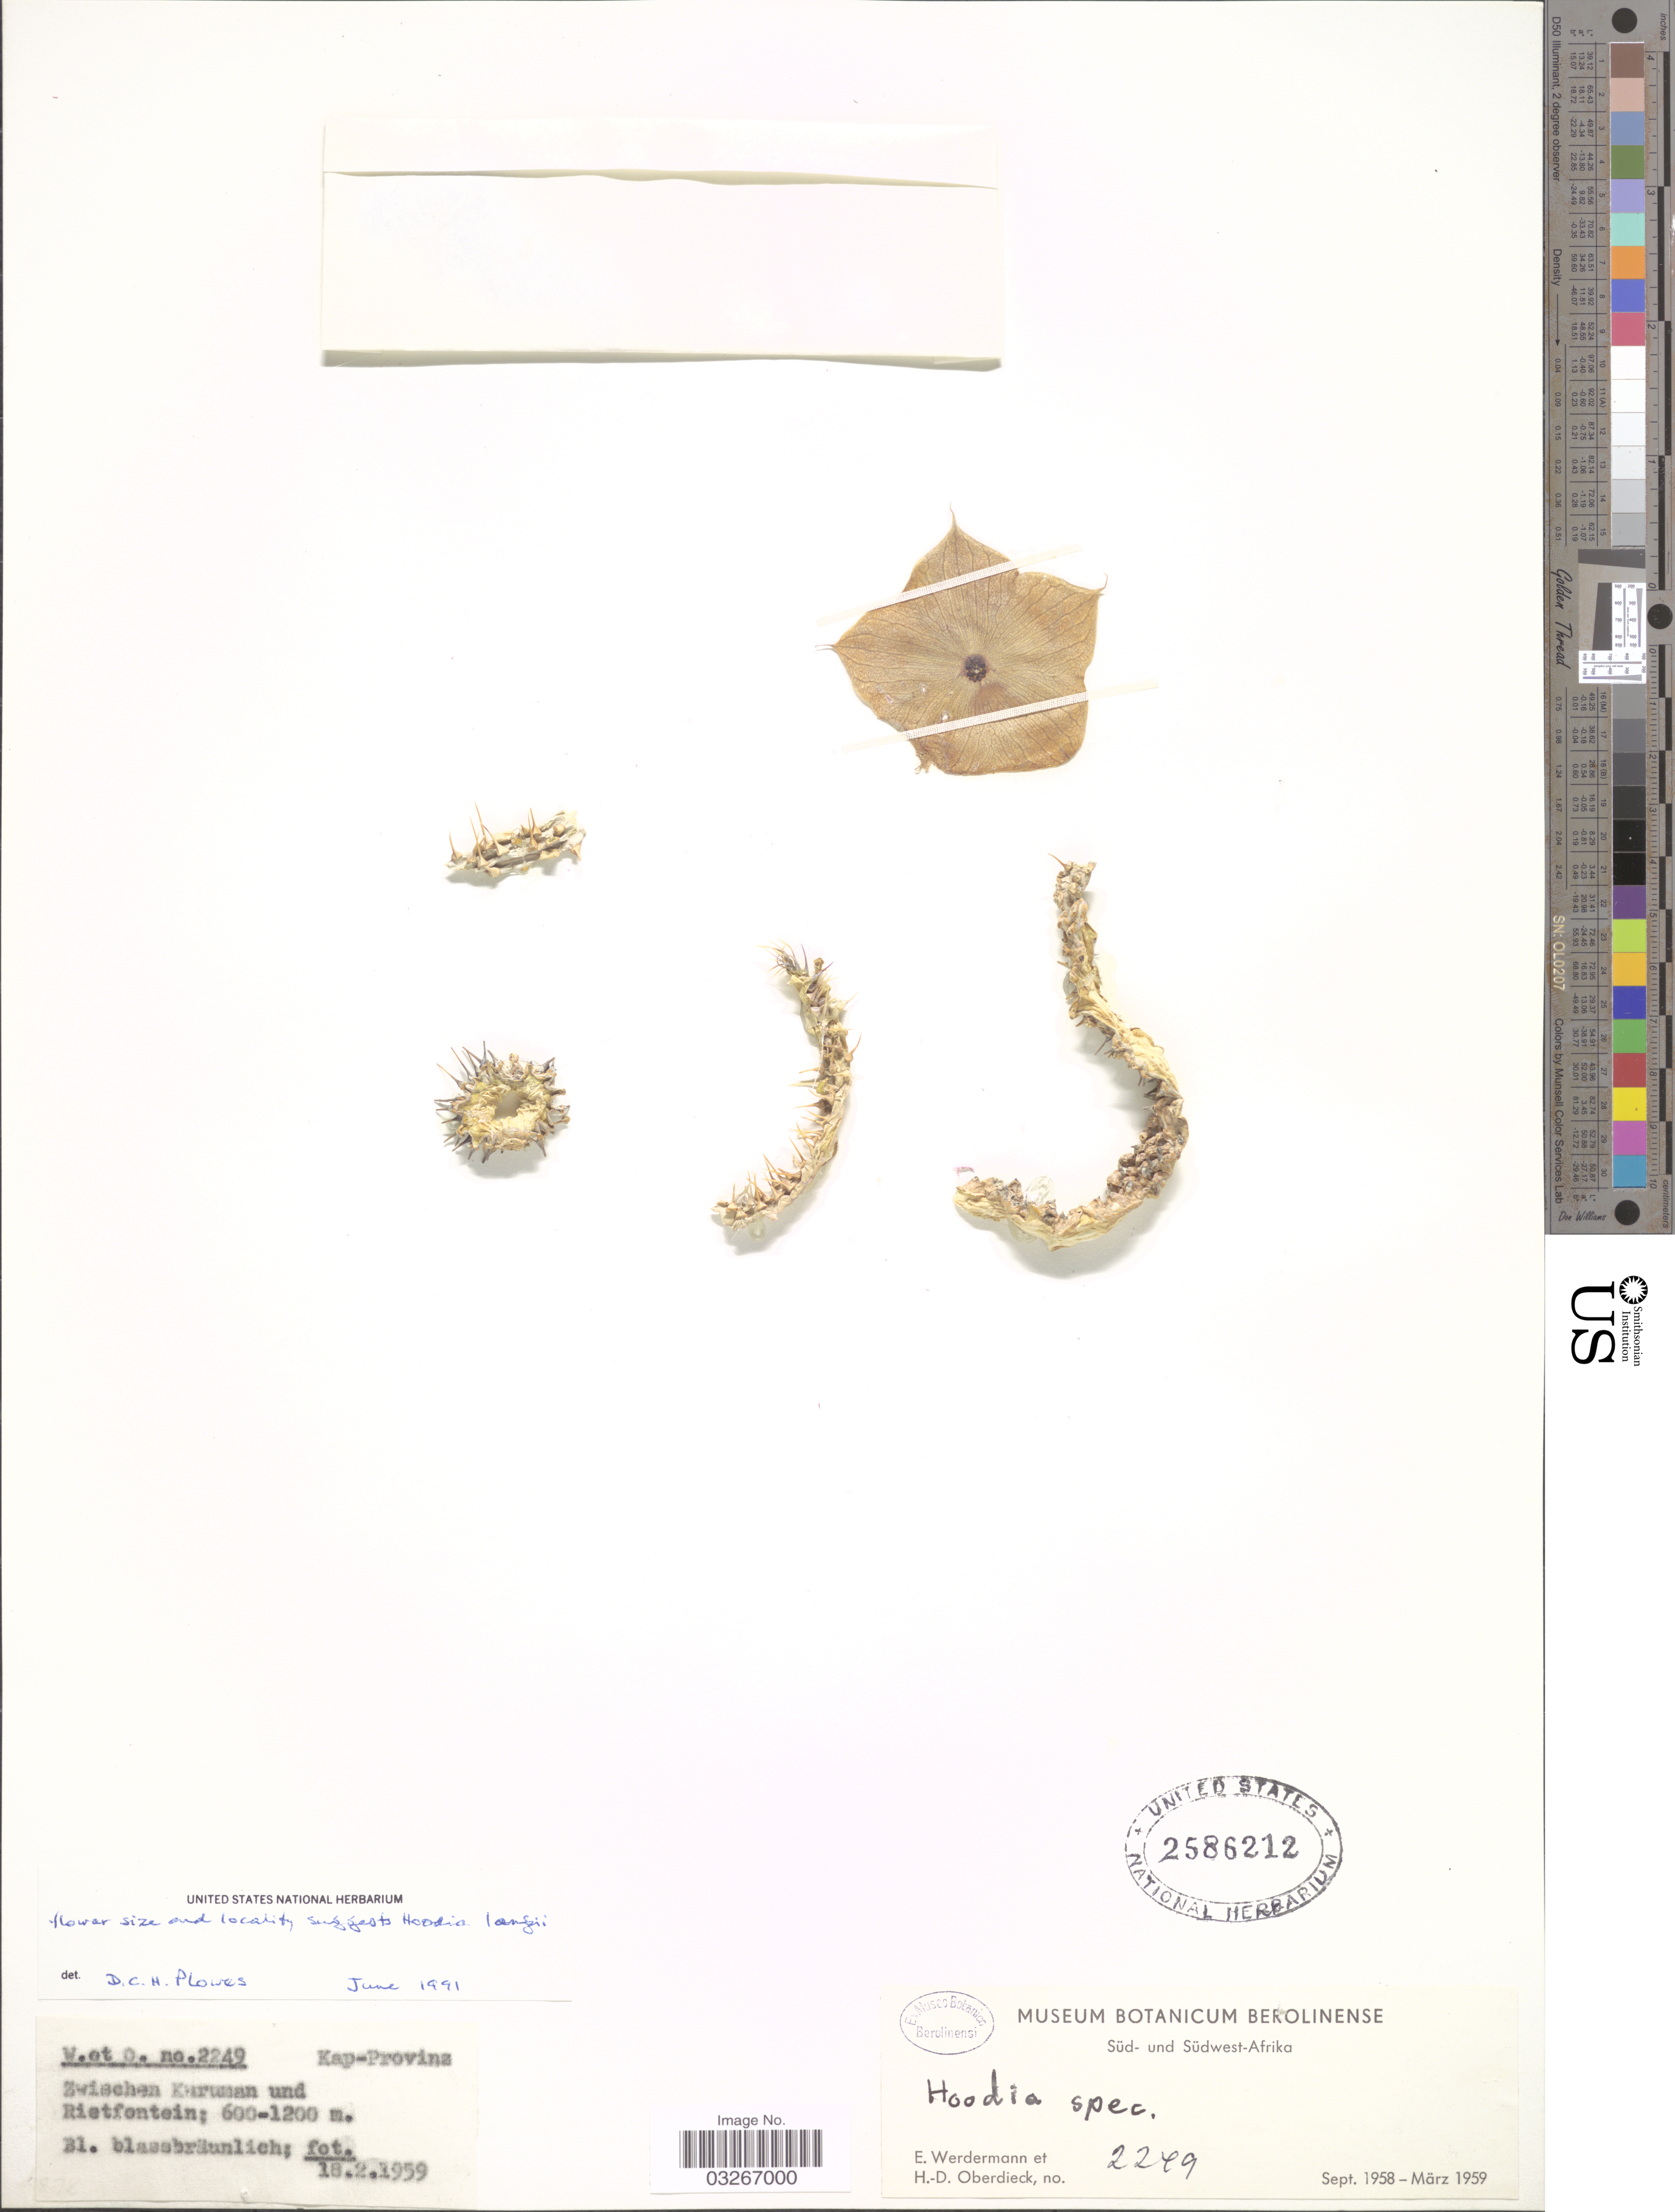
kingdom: Plantae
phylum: Tracheophyta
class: Magnoliopsida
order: Gentianales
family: Apocynaceae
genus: Hoodia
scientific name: Hoodia langii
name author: (Letty) Oberm.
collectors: E. Werdermann & H. Oberdieck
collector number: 2249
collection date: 1959-02-18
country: South Africa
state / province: Northern Cape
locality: Kap-Provinz. Zwischen Kuruman und Rietfontein.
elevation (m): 600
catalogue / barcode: US 2586212